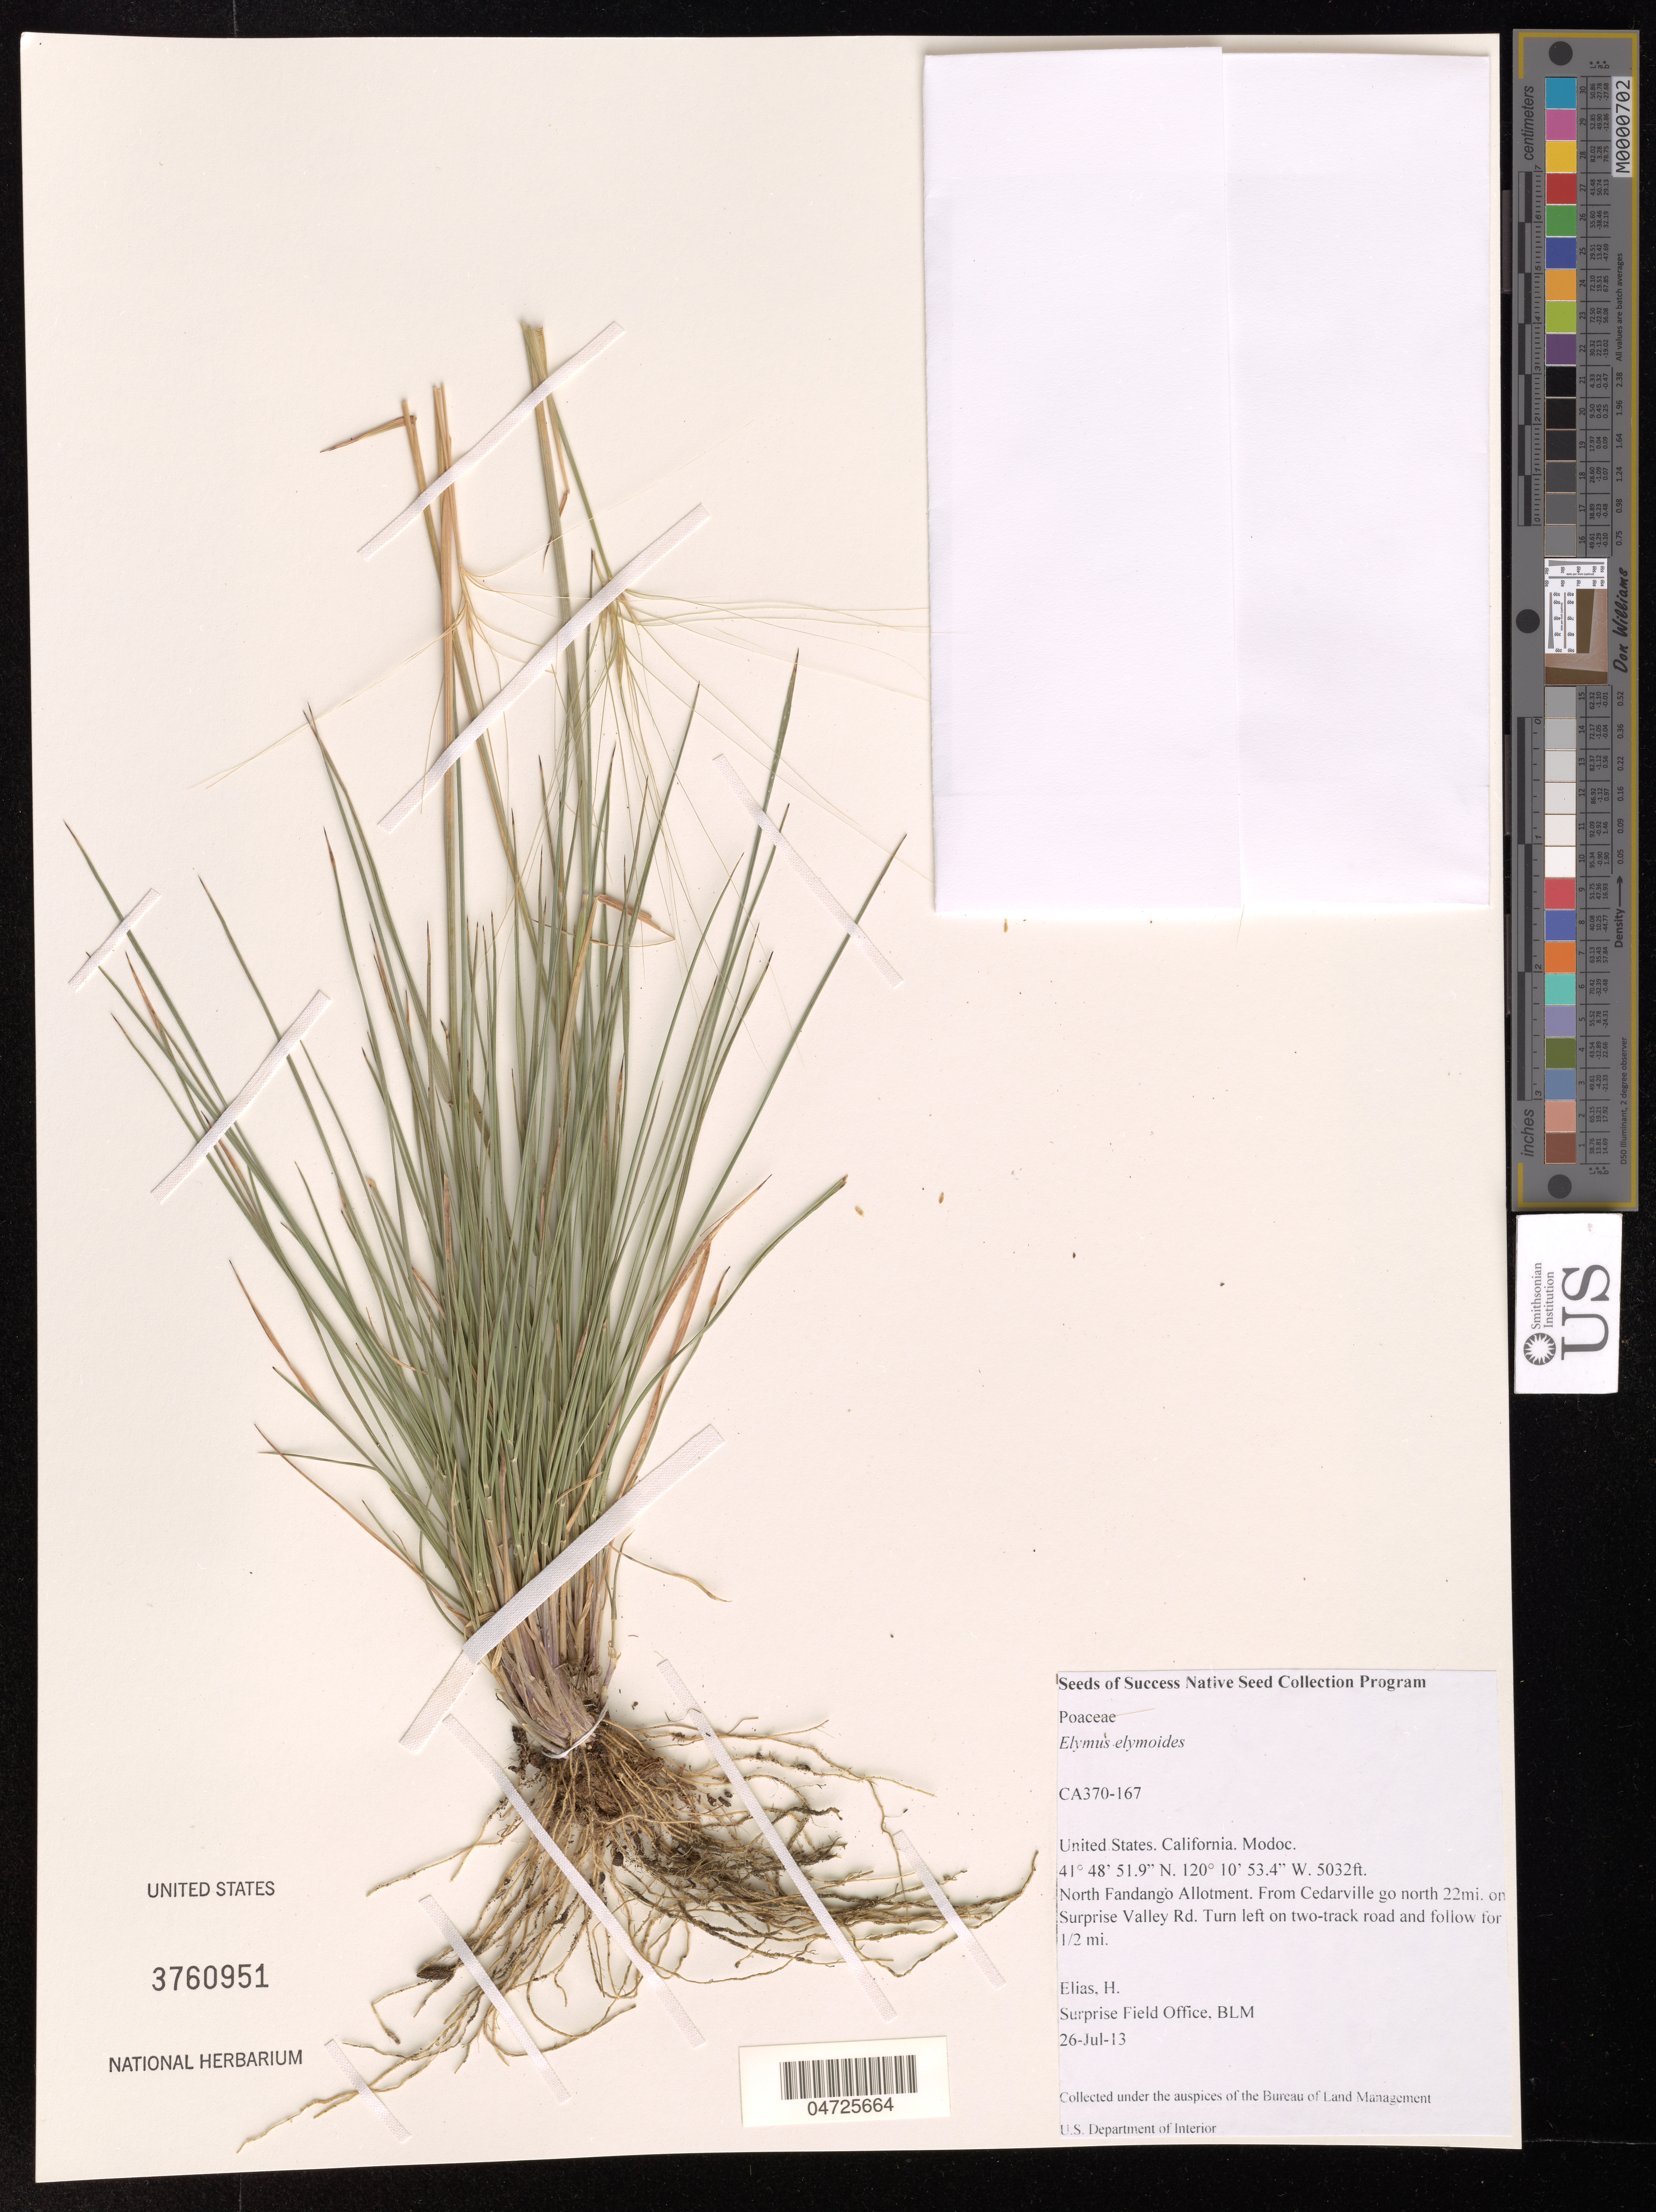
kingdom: Plantae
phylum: Tracheophyta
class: Liliopsida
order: Poales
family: Poaceae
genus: Elymus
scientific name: Elymus elymoides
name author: (Raf.) Swezey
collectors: H. Elias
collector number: CA370-167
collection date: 2013-07-26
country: United States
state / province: California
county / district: Modoc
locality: Modoc. North Fandango Allotment. From Cedarville go north 22mi. on Surprise Valley Rd. Turn left on two-track road and follow for 1/2 mi.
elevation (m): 1534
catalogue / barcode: US 3760951